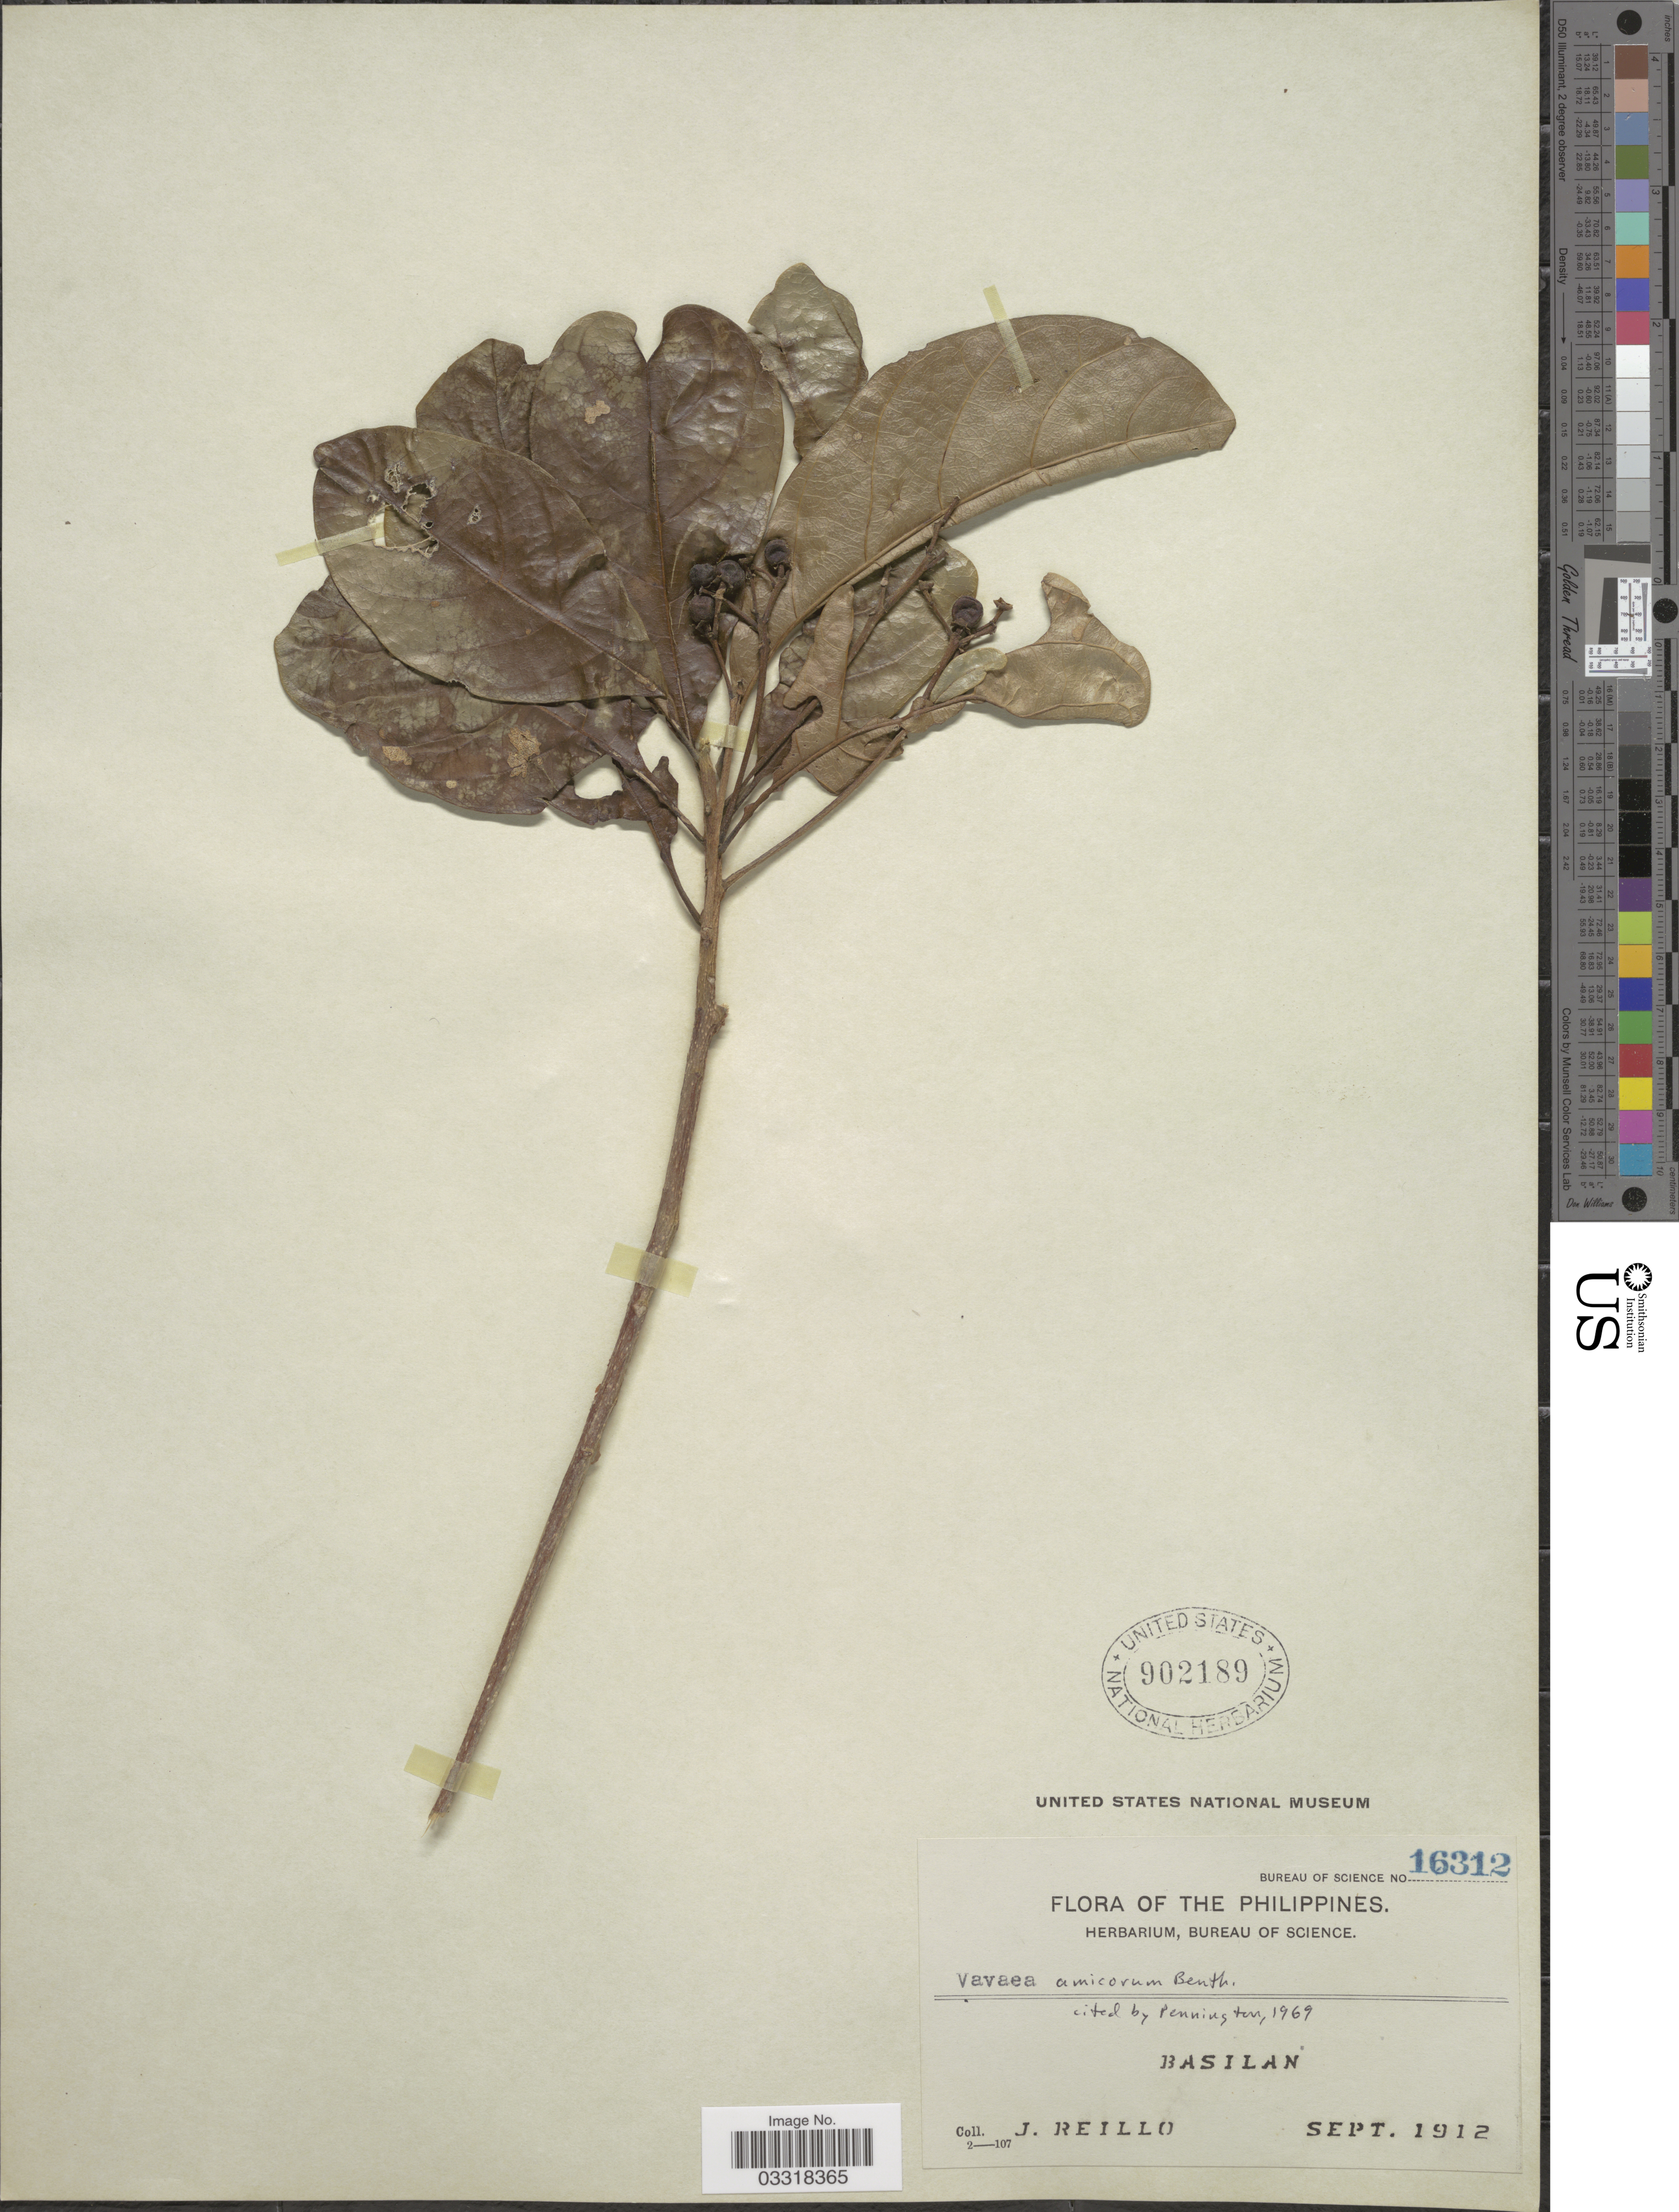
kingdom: Plantae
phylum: Tracheophyta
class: Magnoliopsida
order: Sapindales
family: Meliaceae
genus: Vavaea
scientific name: Vavaea amicorum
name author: Benth.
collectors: J. Reillo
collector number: Bureau of Science 16312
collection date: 1912-09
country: Philippines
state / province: Muslim Mindanao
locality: Basilan.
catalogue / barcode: US 902189